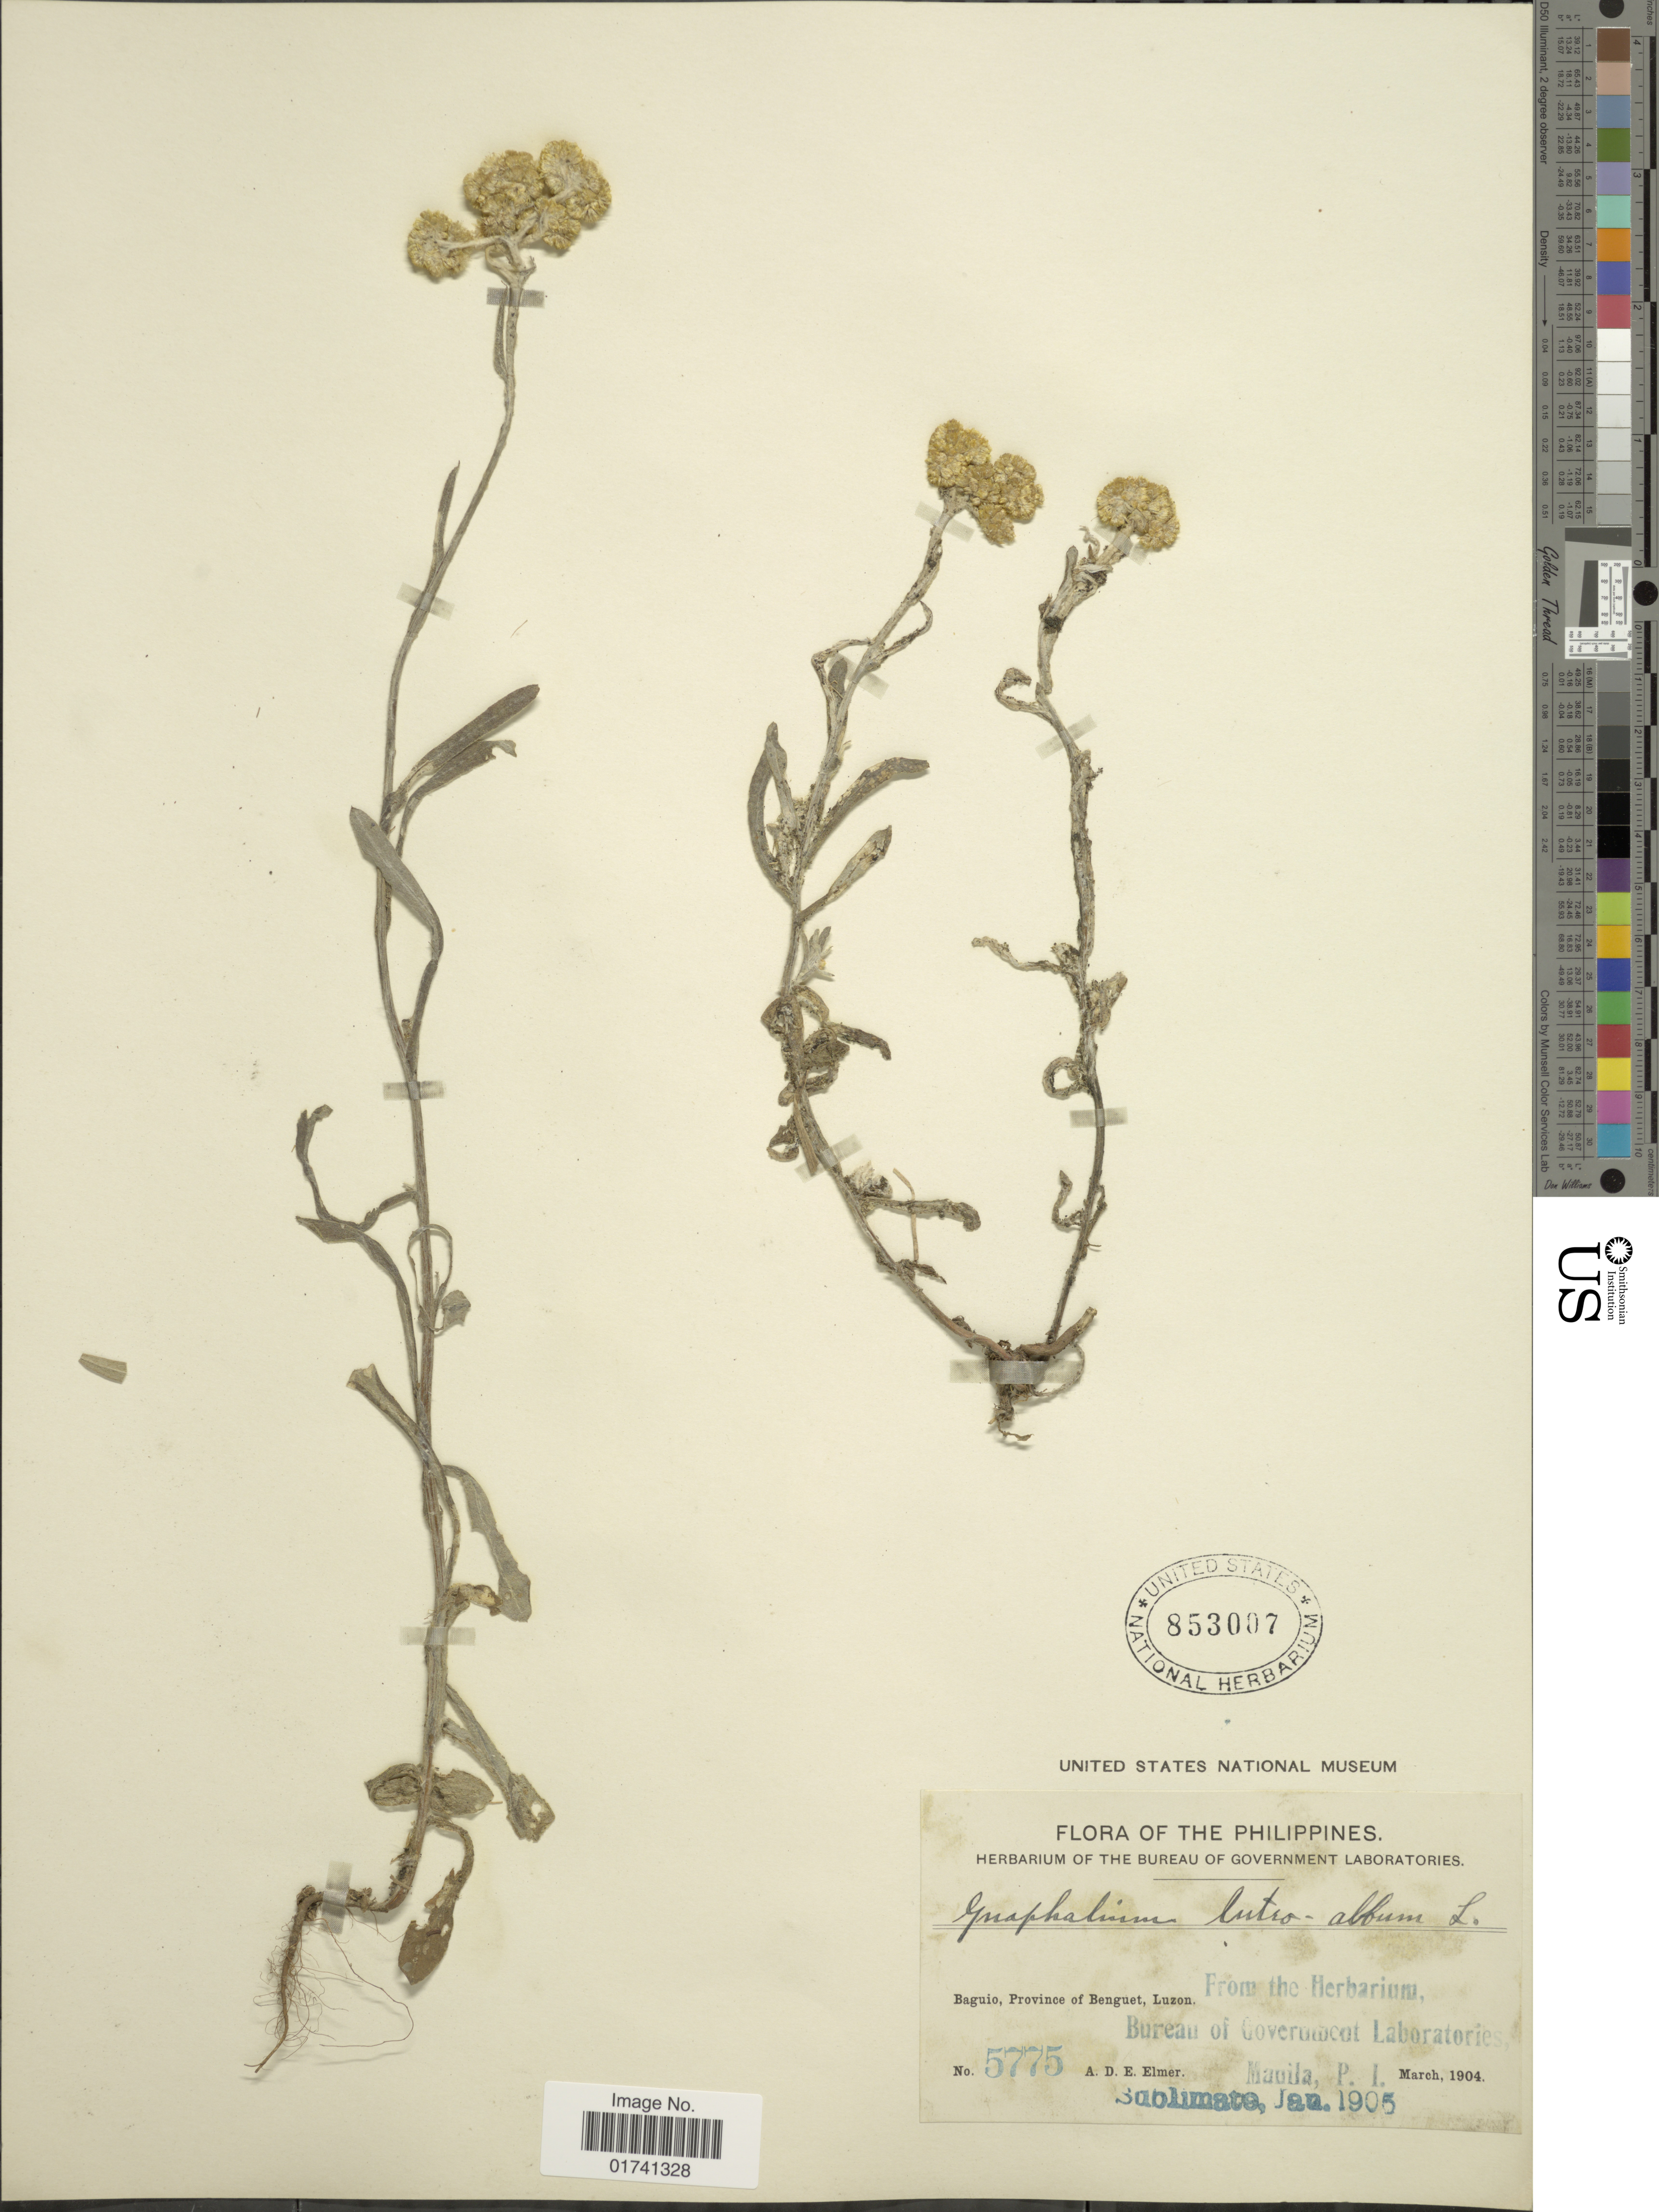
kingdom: Plantae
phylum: Tracheophyta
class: Magnoliopsida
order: Asterales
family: Asteraceae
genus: Laphangium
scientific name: Laphangium luteoalbum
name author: (L.) Tzvelev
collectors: A. D. E. Elmer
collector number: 5775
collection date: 1904-03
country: Philippines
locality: Baguio, Province of Benguet, Luzon.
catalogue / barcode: US 853007